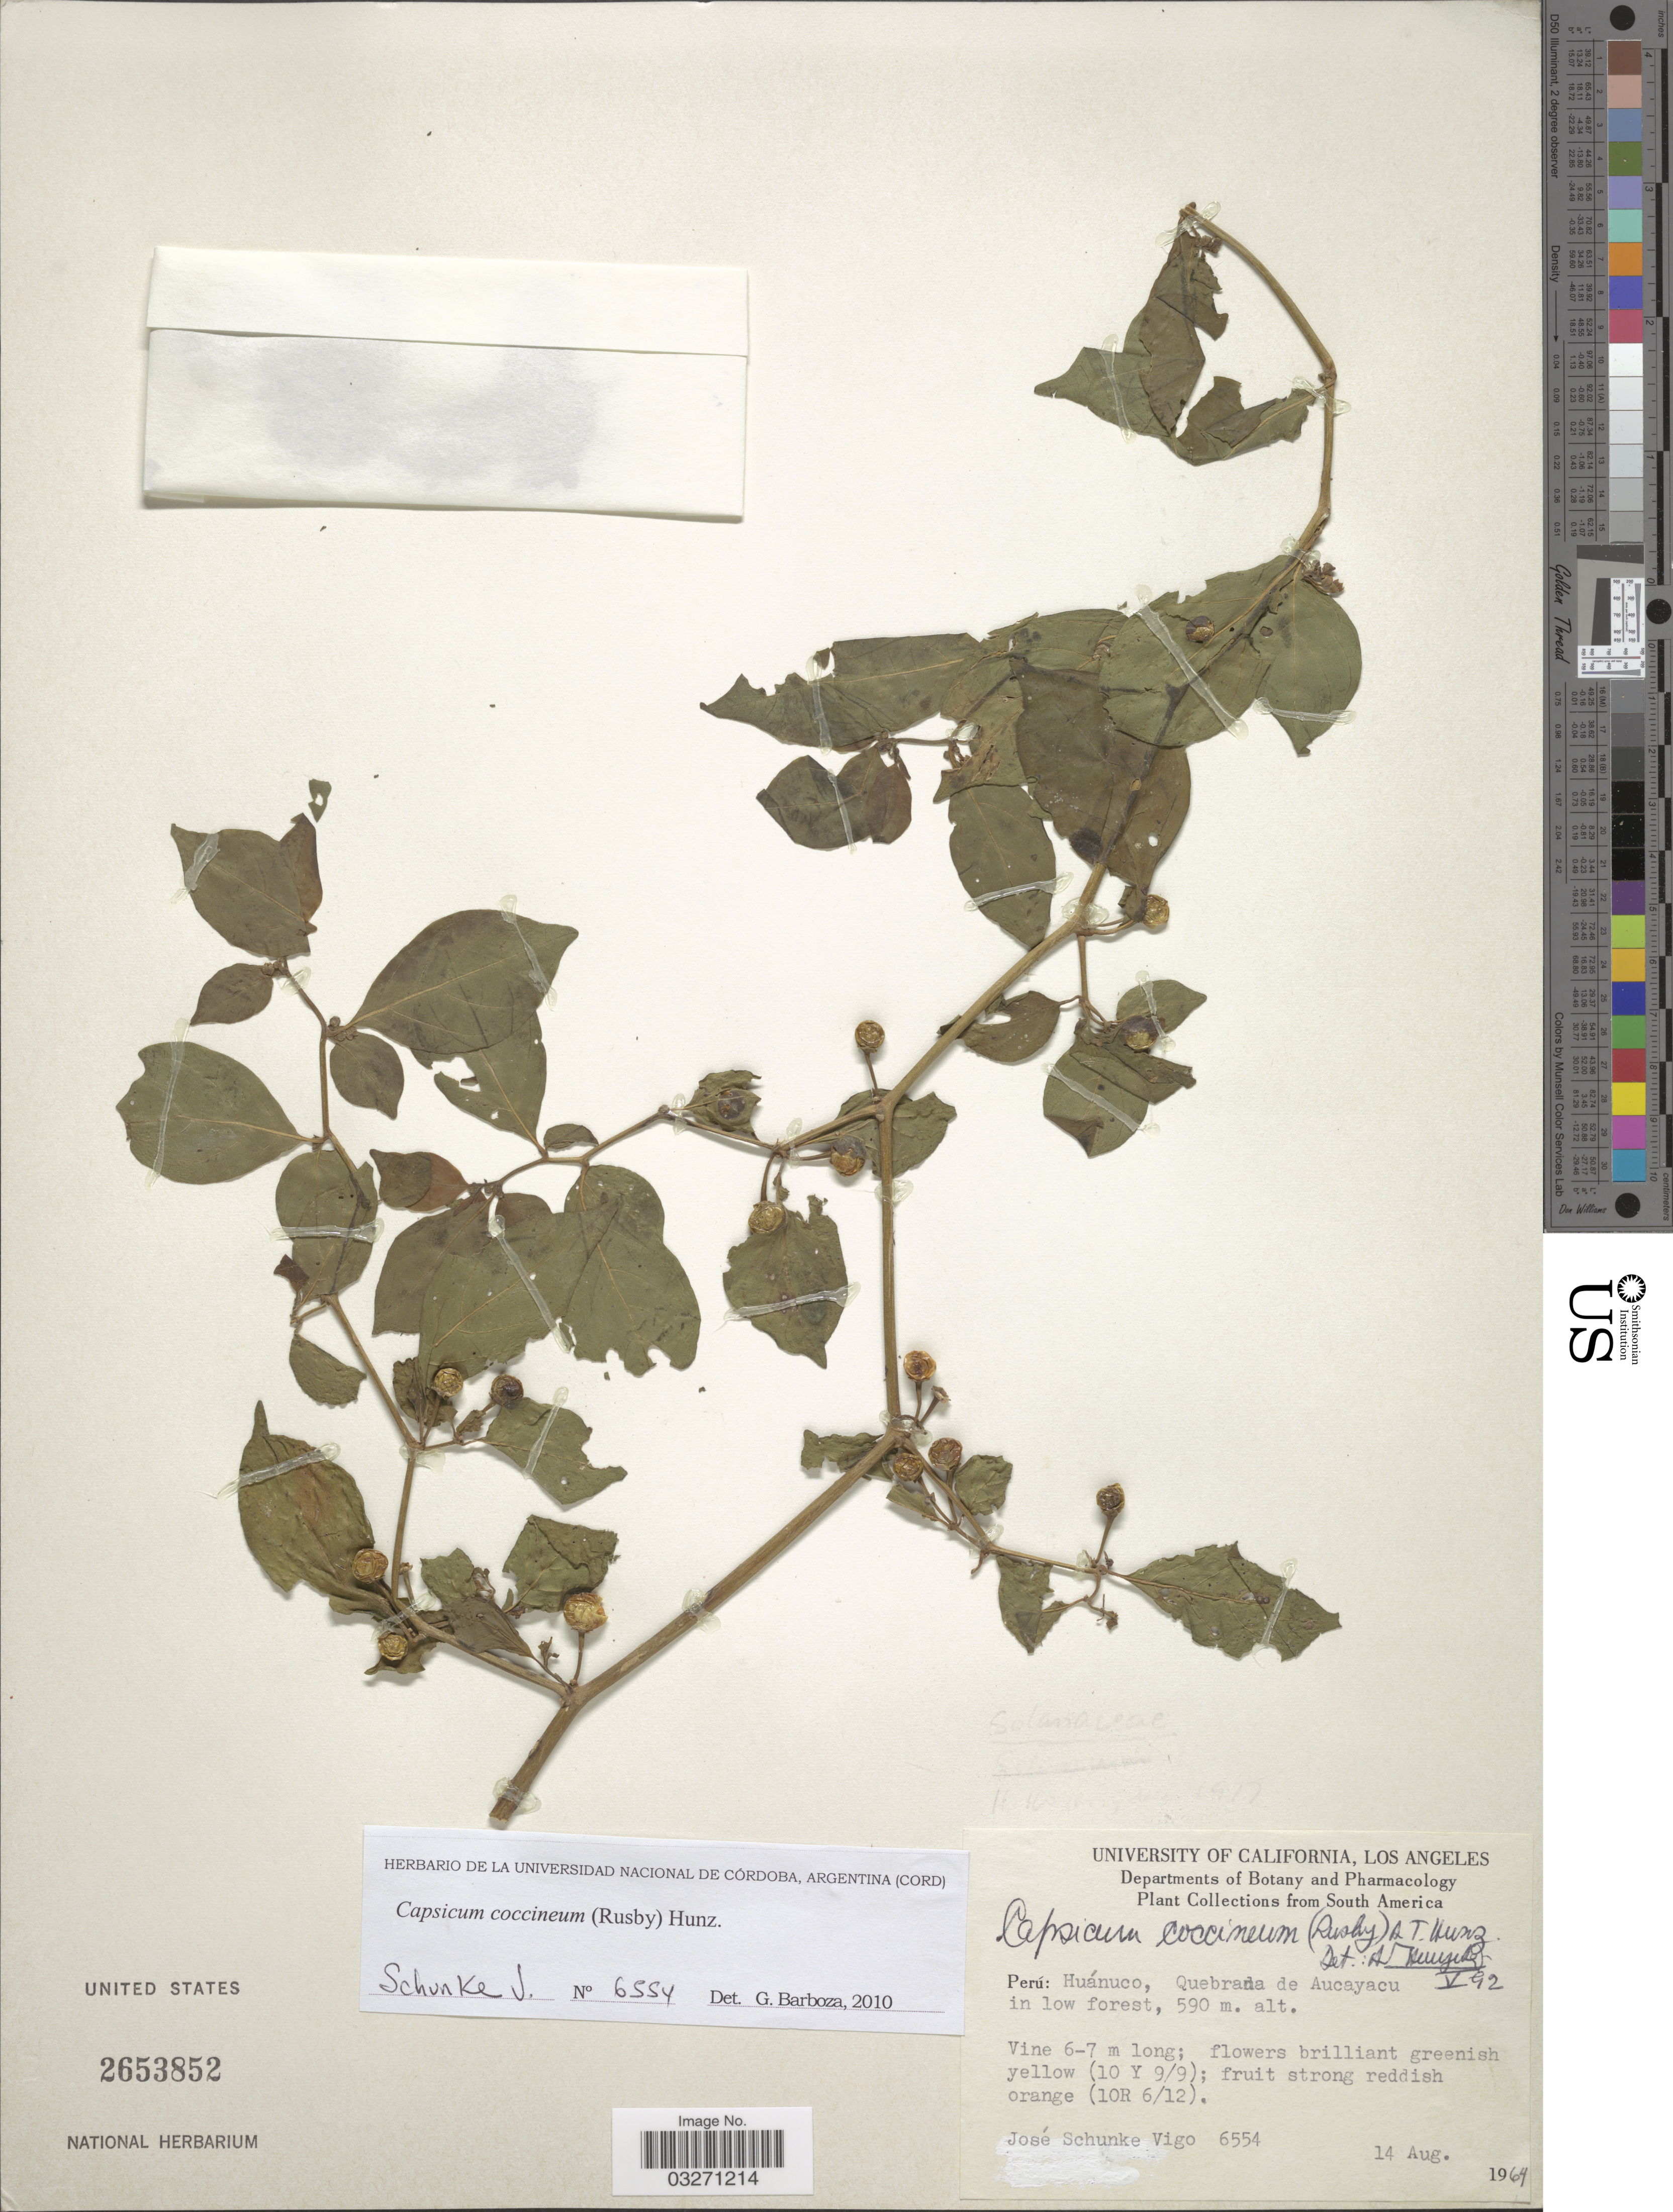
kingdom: Plantae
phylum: Tracheophyta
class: Magnoliopsida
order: Solanales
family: Solanaceae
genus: Capsicum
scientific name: Capsicum coccineum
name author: (Rusby) Hunz.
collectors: J. Schunke Vigo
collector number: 6554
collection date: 1964-08-14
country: Peru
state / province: Huánuco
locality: Quebrada de Aucayacu.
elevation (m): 590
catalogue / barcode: US 2653852